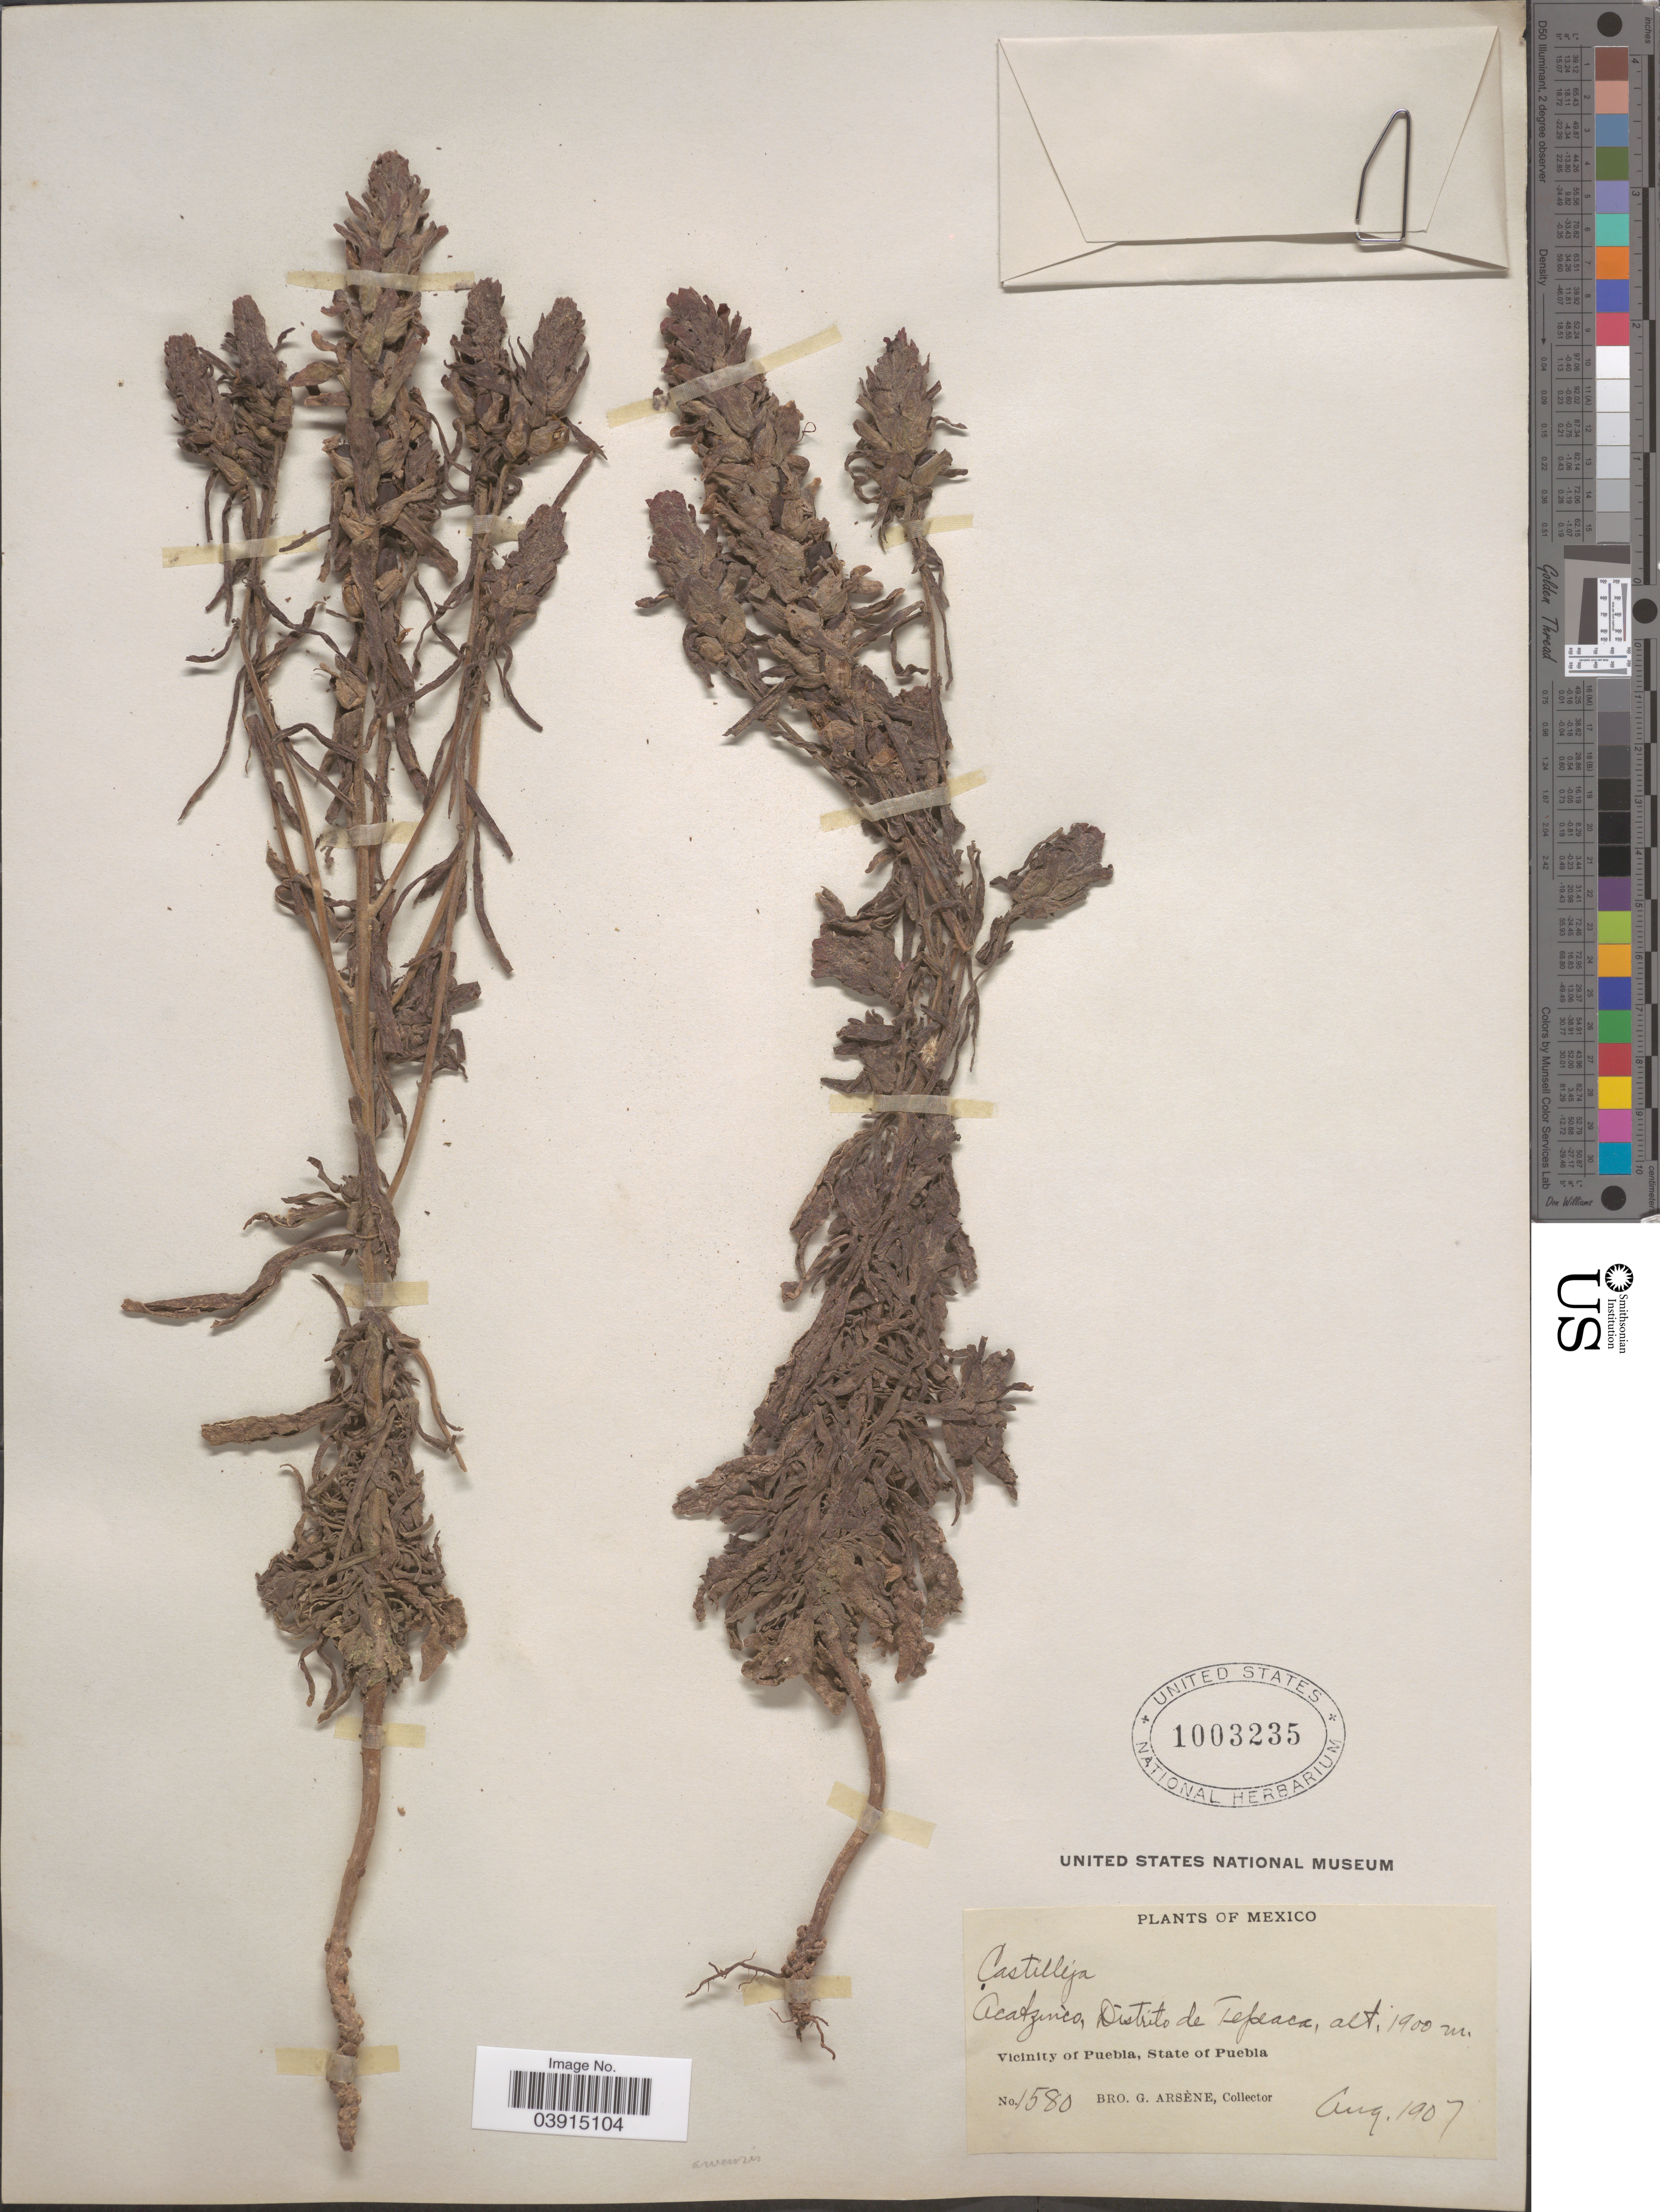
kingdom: Plantae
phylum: Tracheophyta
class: Magnoliopsida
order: Lamiales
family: Orobanchaceae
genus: Castilleja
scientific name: Castilleja arvensis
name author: Schltdl. & Cham.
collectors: Bro. G. Arsène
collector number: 1580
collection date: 1907-08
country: Mexico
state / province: Puebla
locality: Acatzinco, Distrito de Tepeaca. Vicinity of Puebla.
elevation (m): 1900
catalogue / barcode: US 1003235